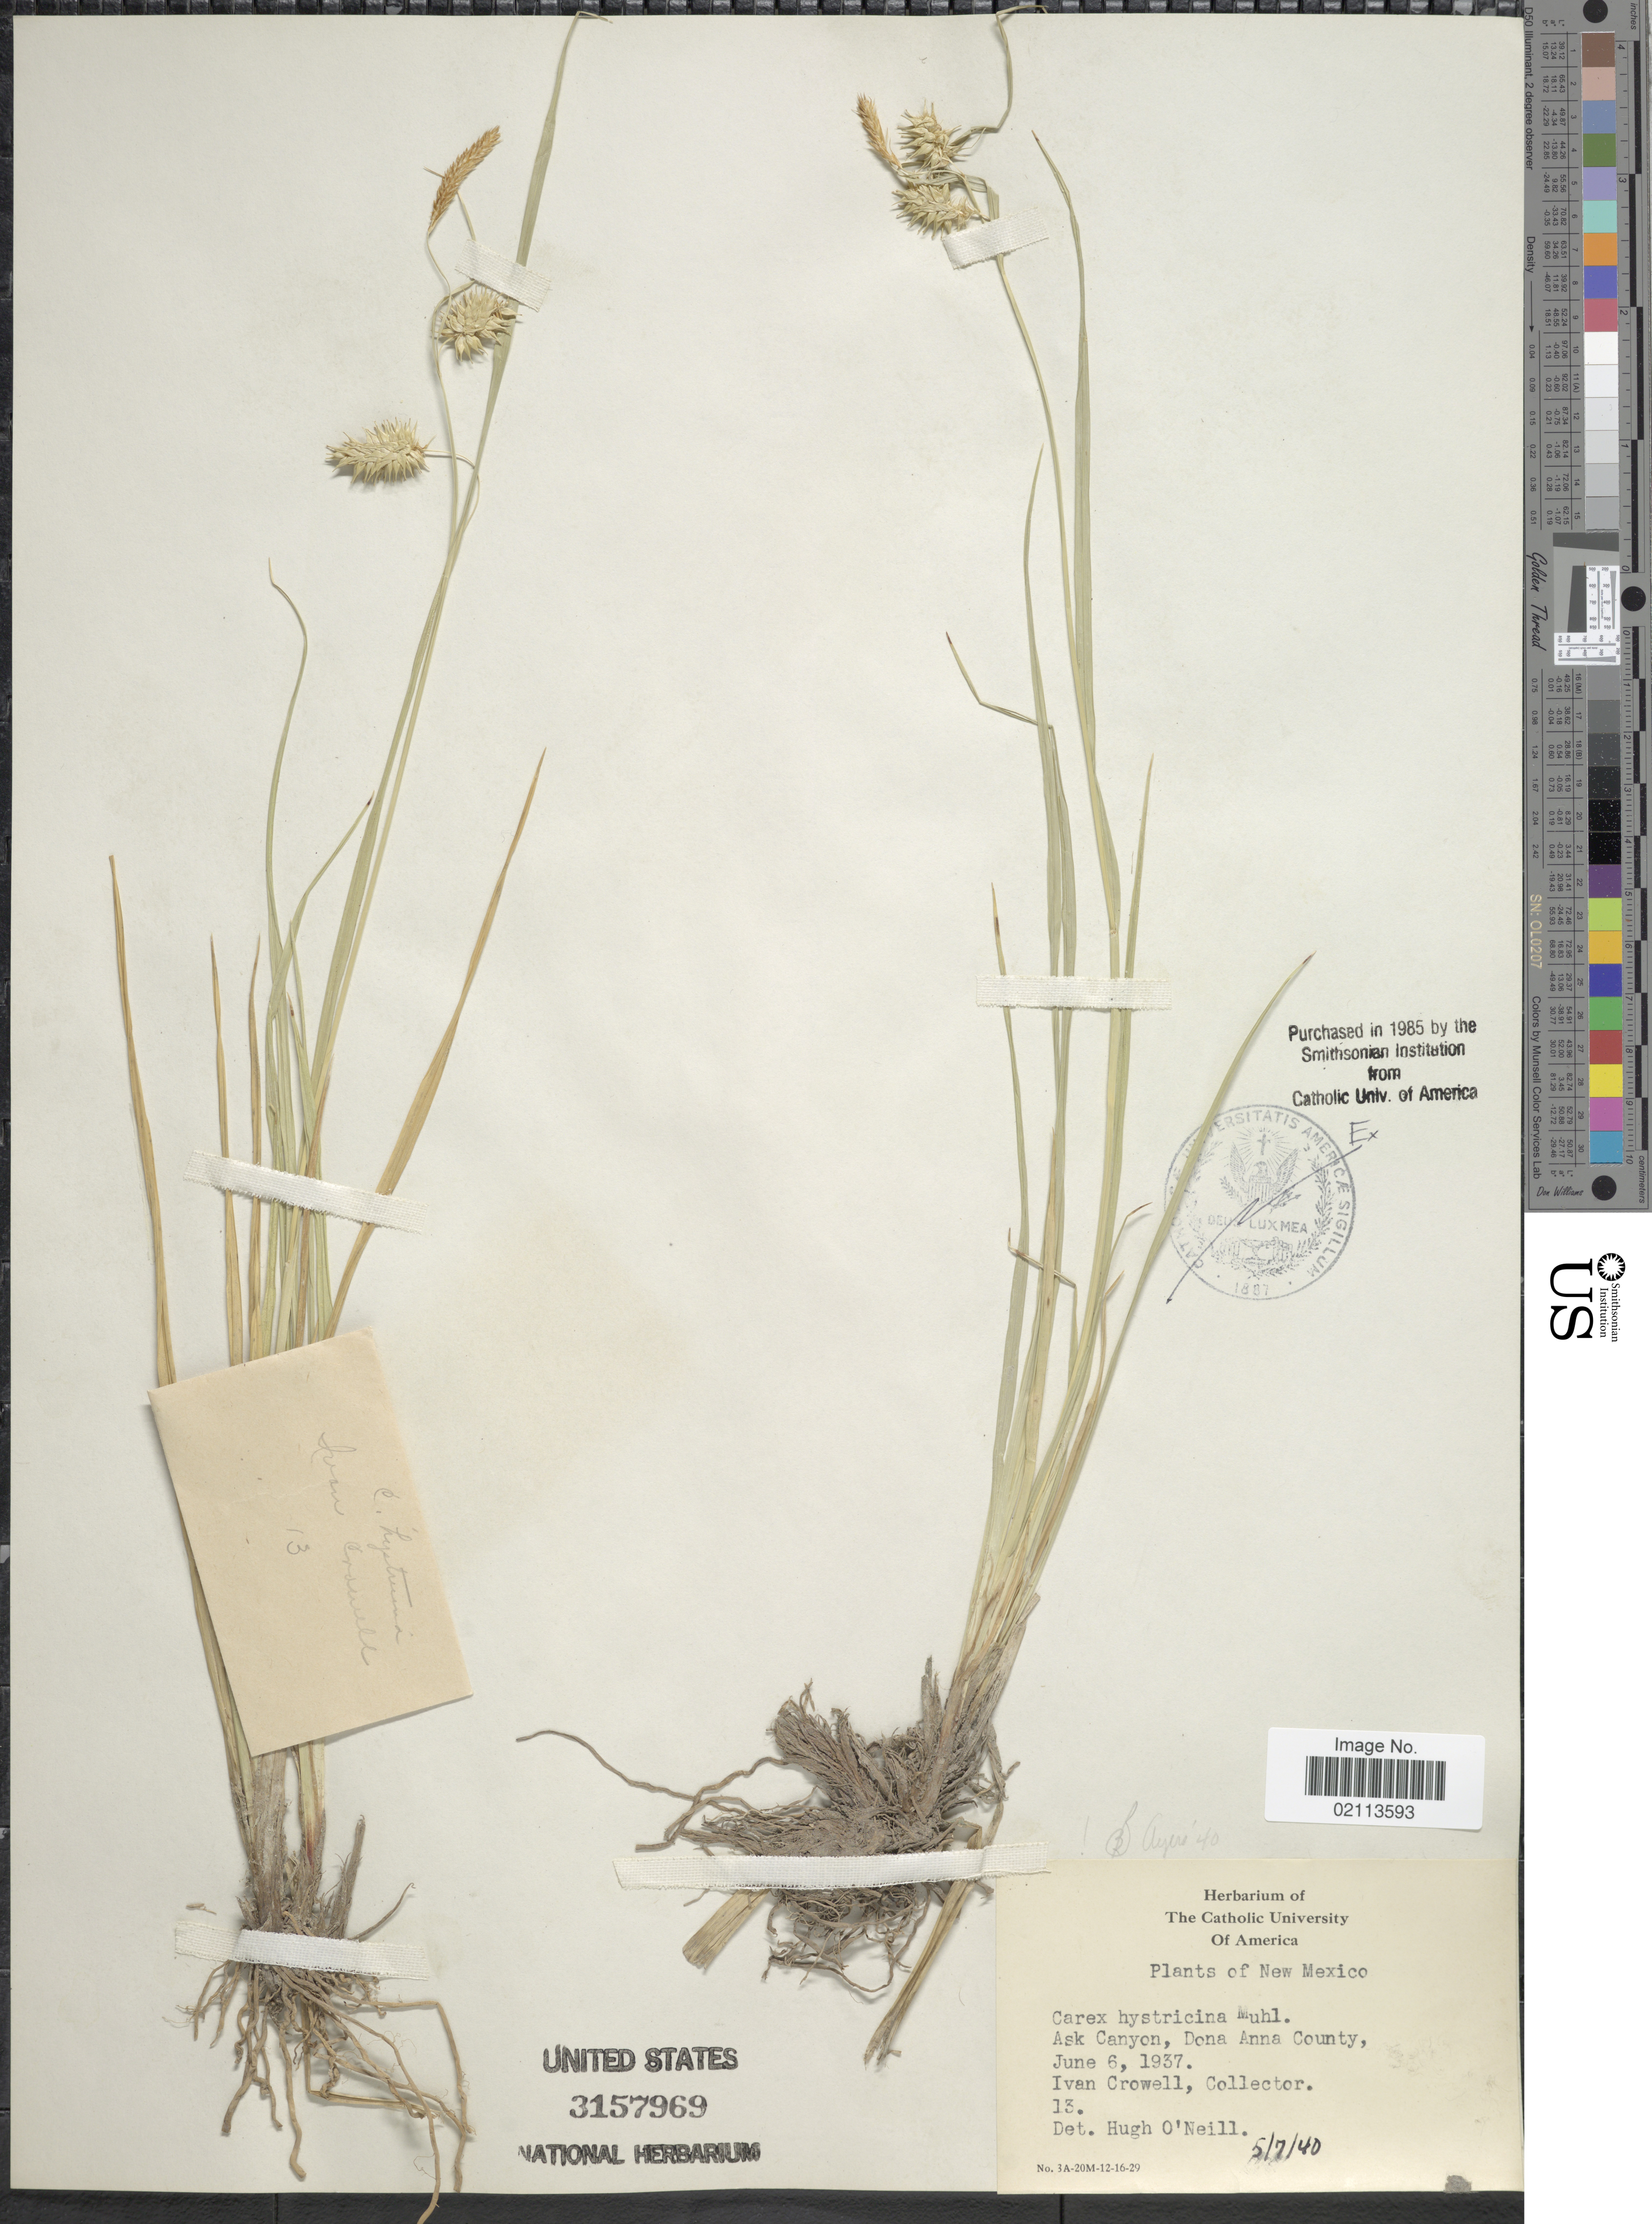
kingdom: Plantae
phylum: Tracheophyta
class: Liliopsida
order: Poales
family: Cyperaceae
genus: Carex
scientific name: Carex hystericina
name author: Muhl. ex Willd.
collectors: I. Crowell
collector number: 13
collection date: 1937-06-06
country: United States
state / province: New Mexico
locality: Ask Canyon, Dona Anna County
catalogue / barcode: US 3157969